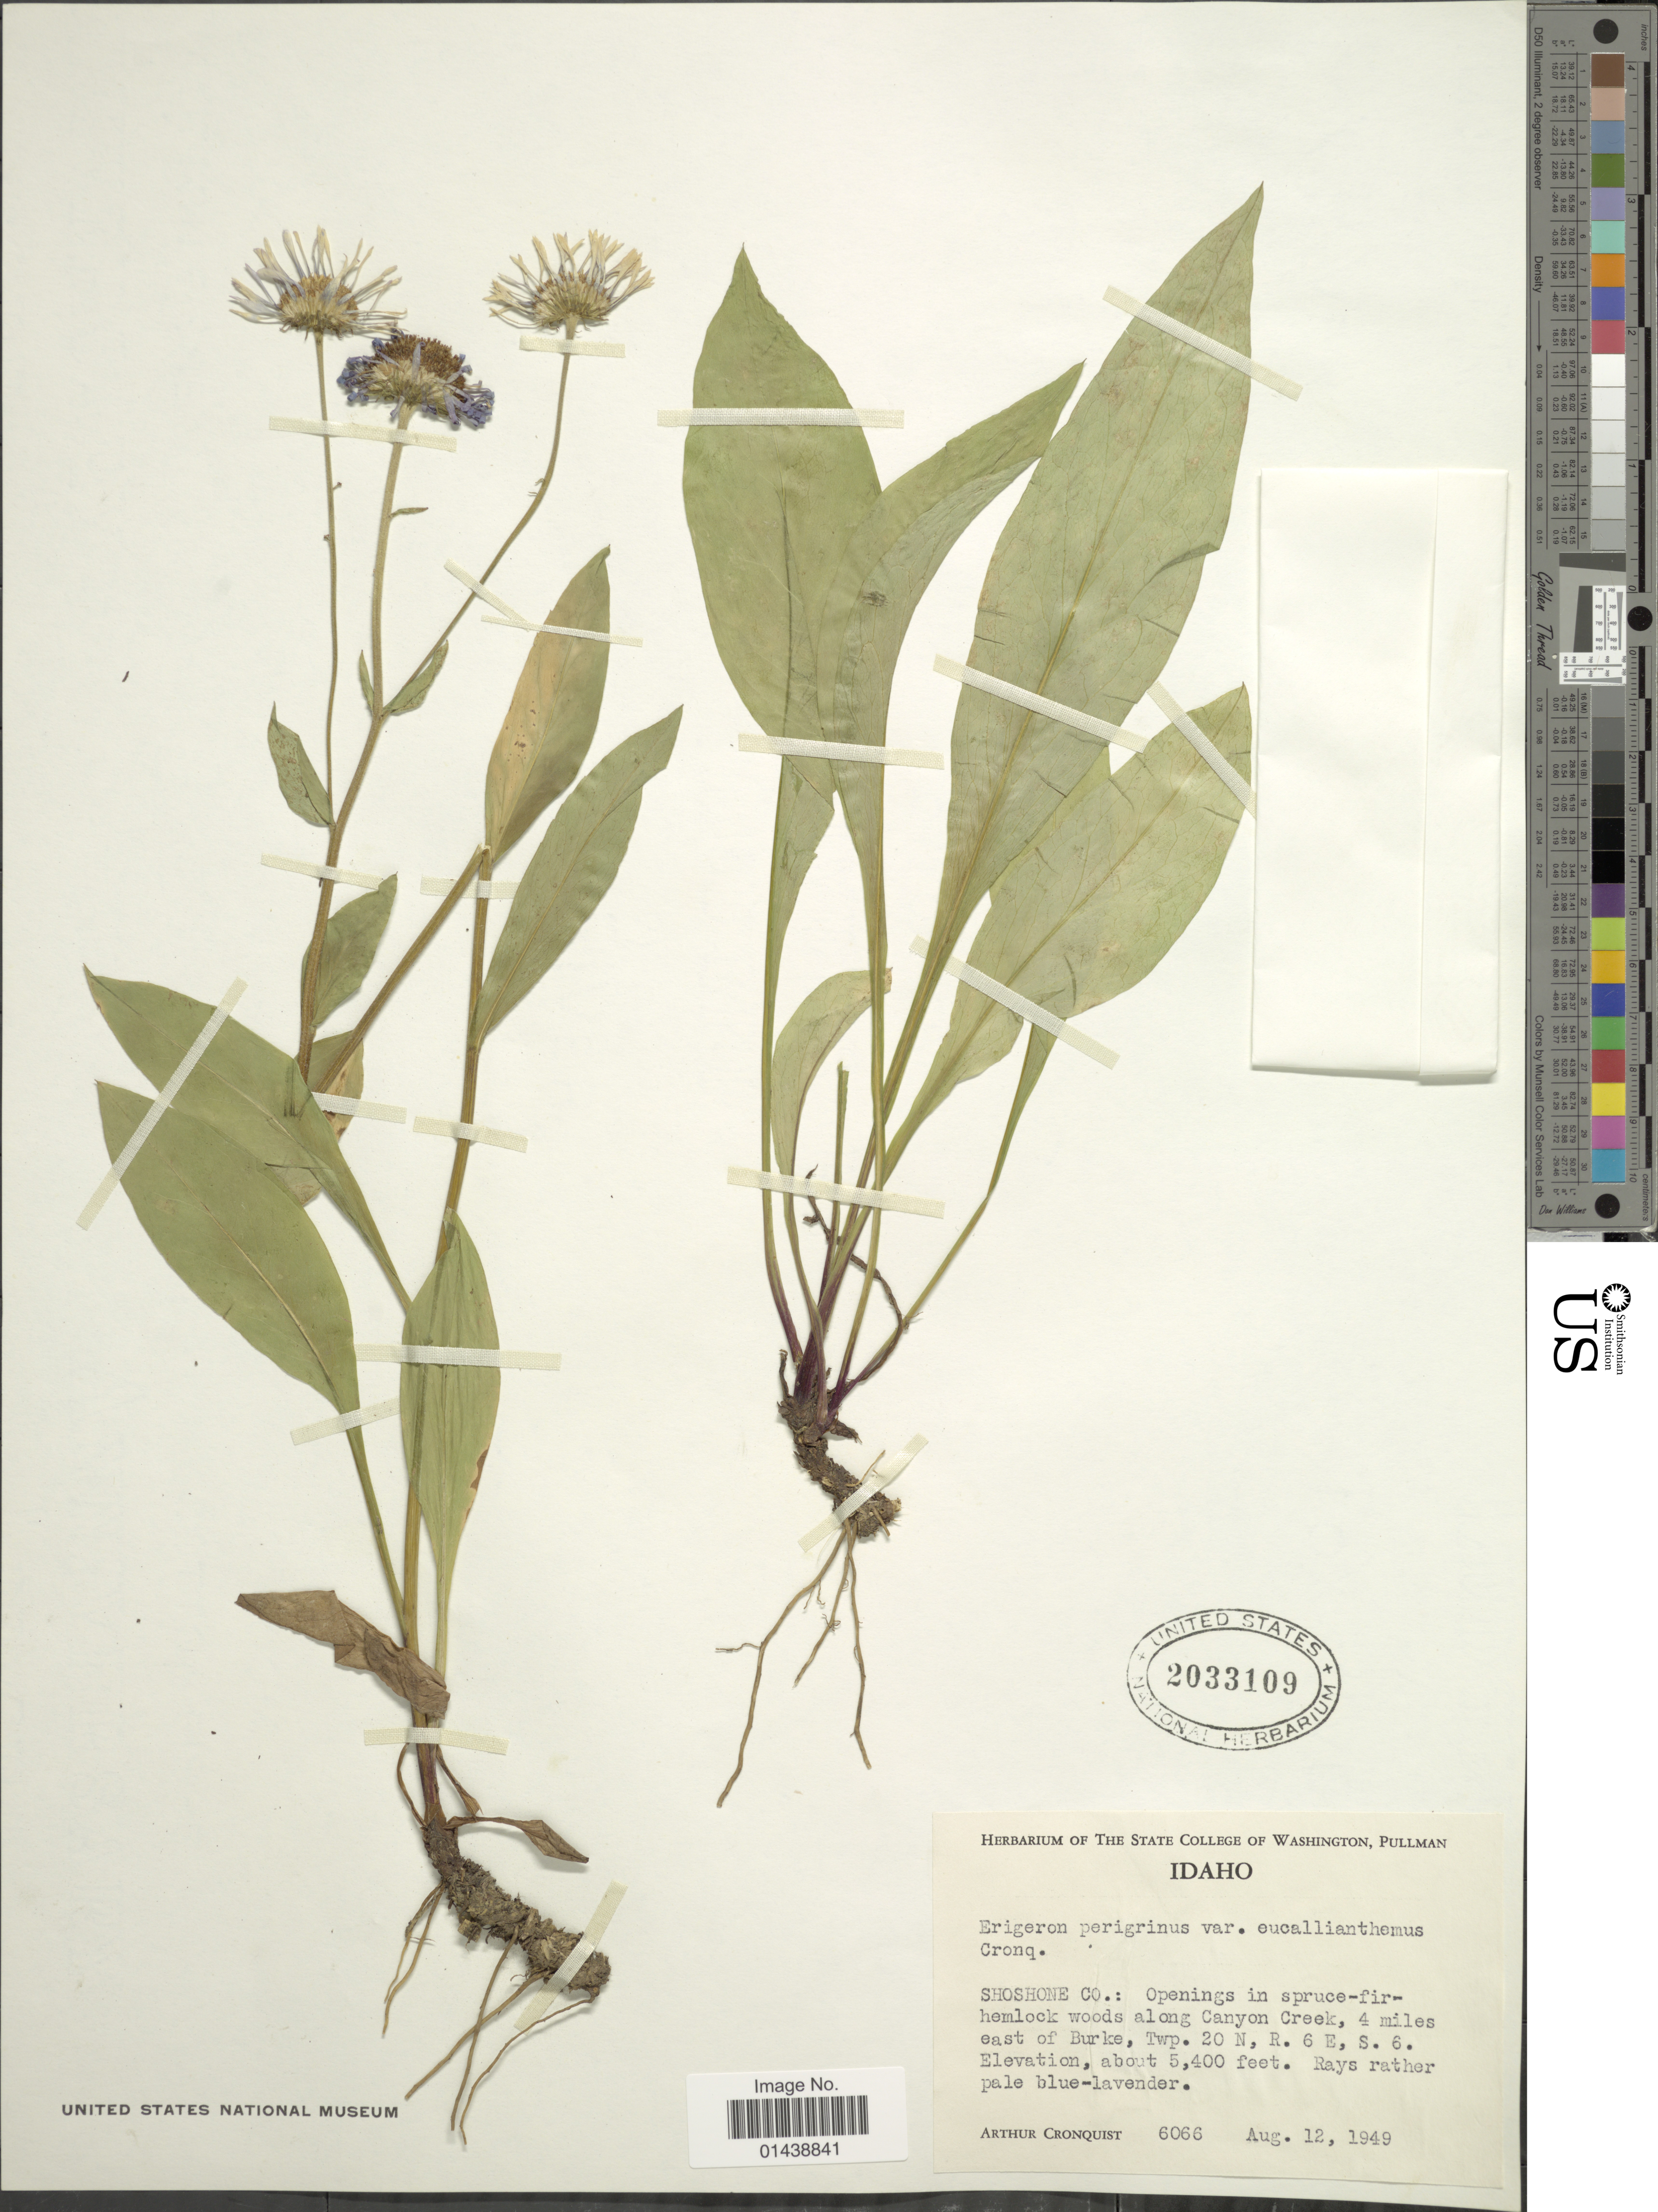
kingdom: Plantae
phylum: Tracheophyta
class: Magnoliopsida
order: Asterales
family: Asteraceae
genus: Erigeron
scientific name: Erigeron peregrinus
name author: (Banks ex Pursh) Greene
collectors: A. J. Cronquist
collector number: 6066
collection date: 1949-08-12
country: United States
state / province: Idaho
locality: Shoshone Co.: Along Canyon Creek, 4 miles east of BBurke, Twp. 20 N, R. 6 E, S. 6.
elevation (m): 1646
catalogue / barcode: US 2033109